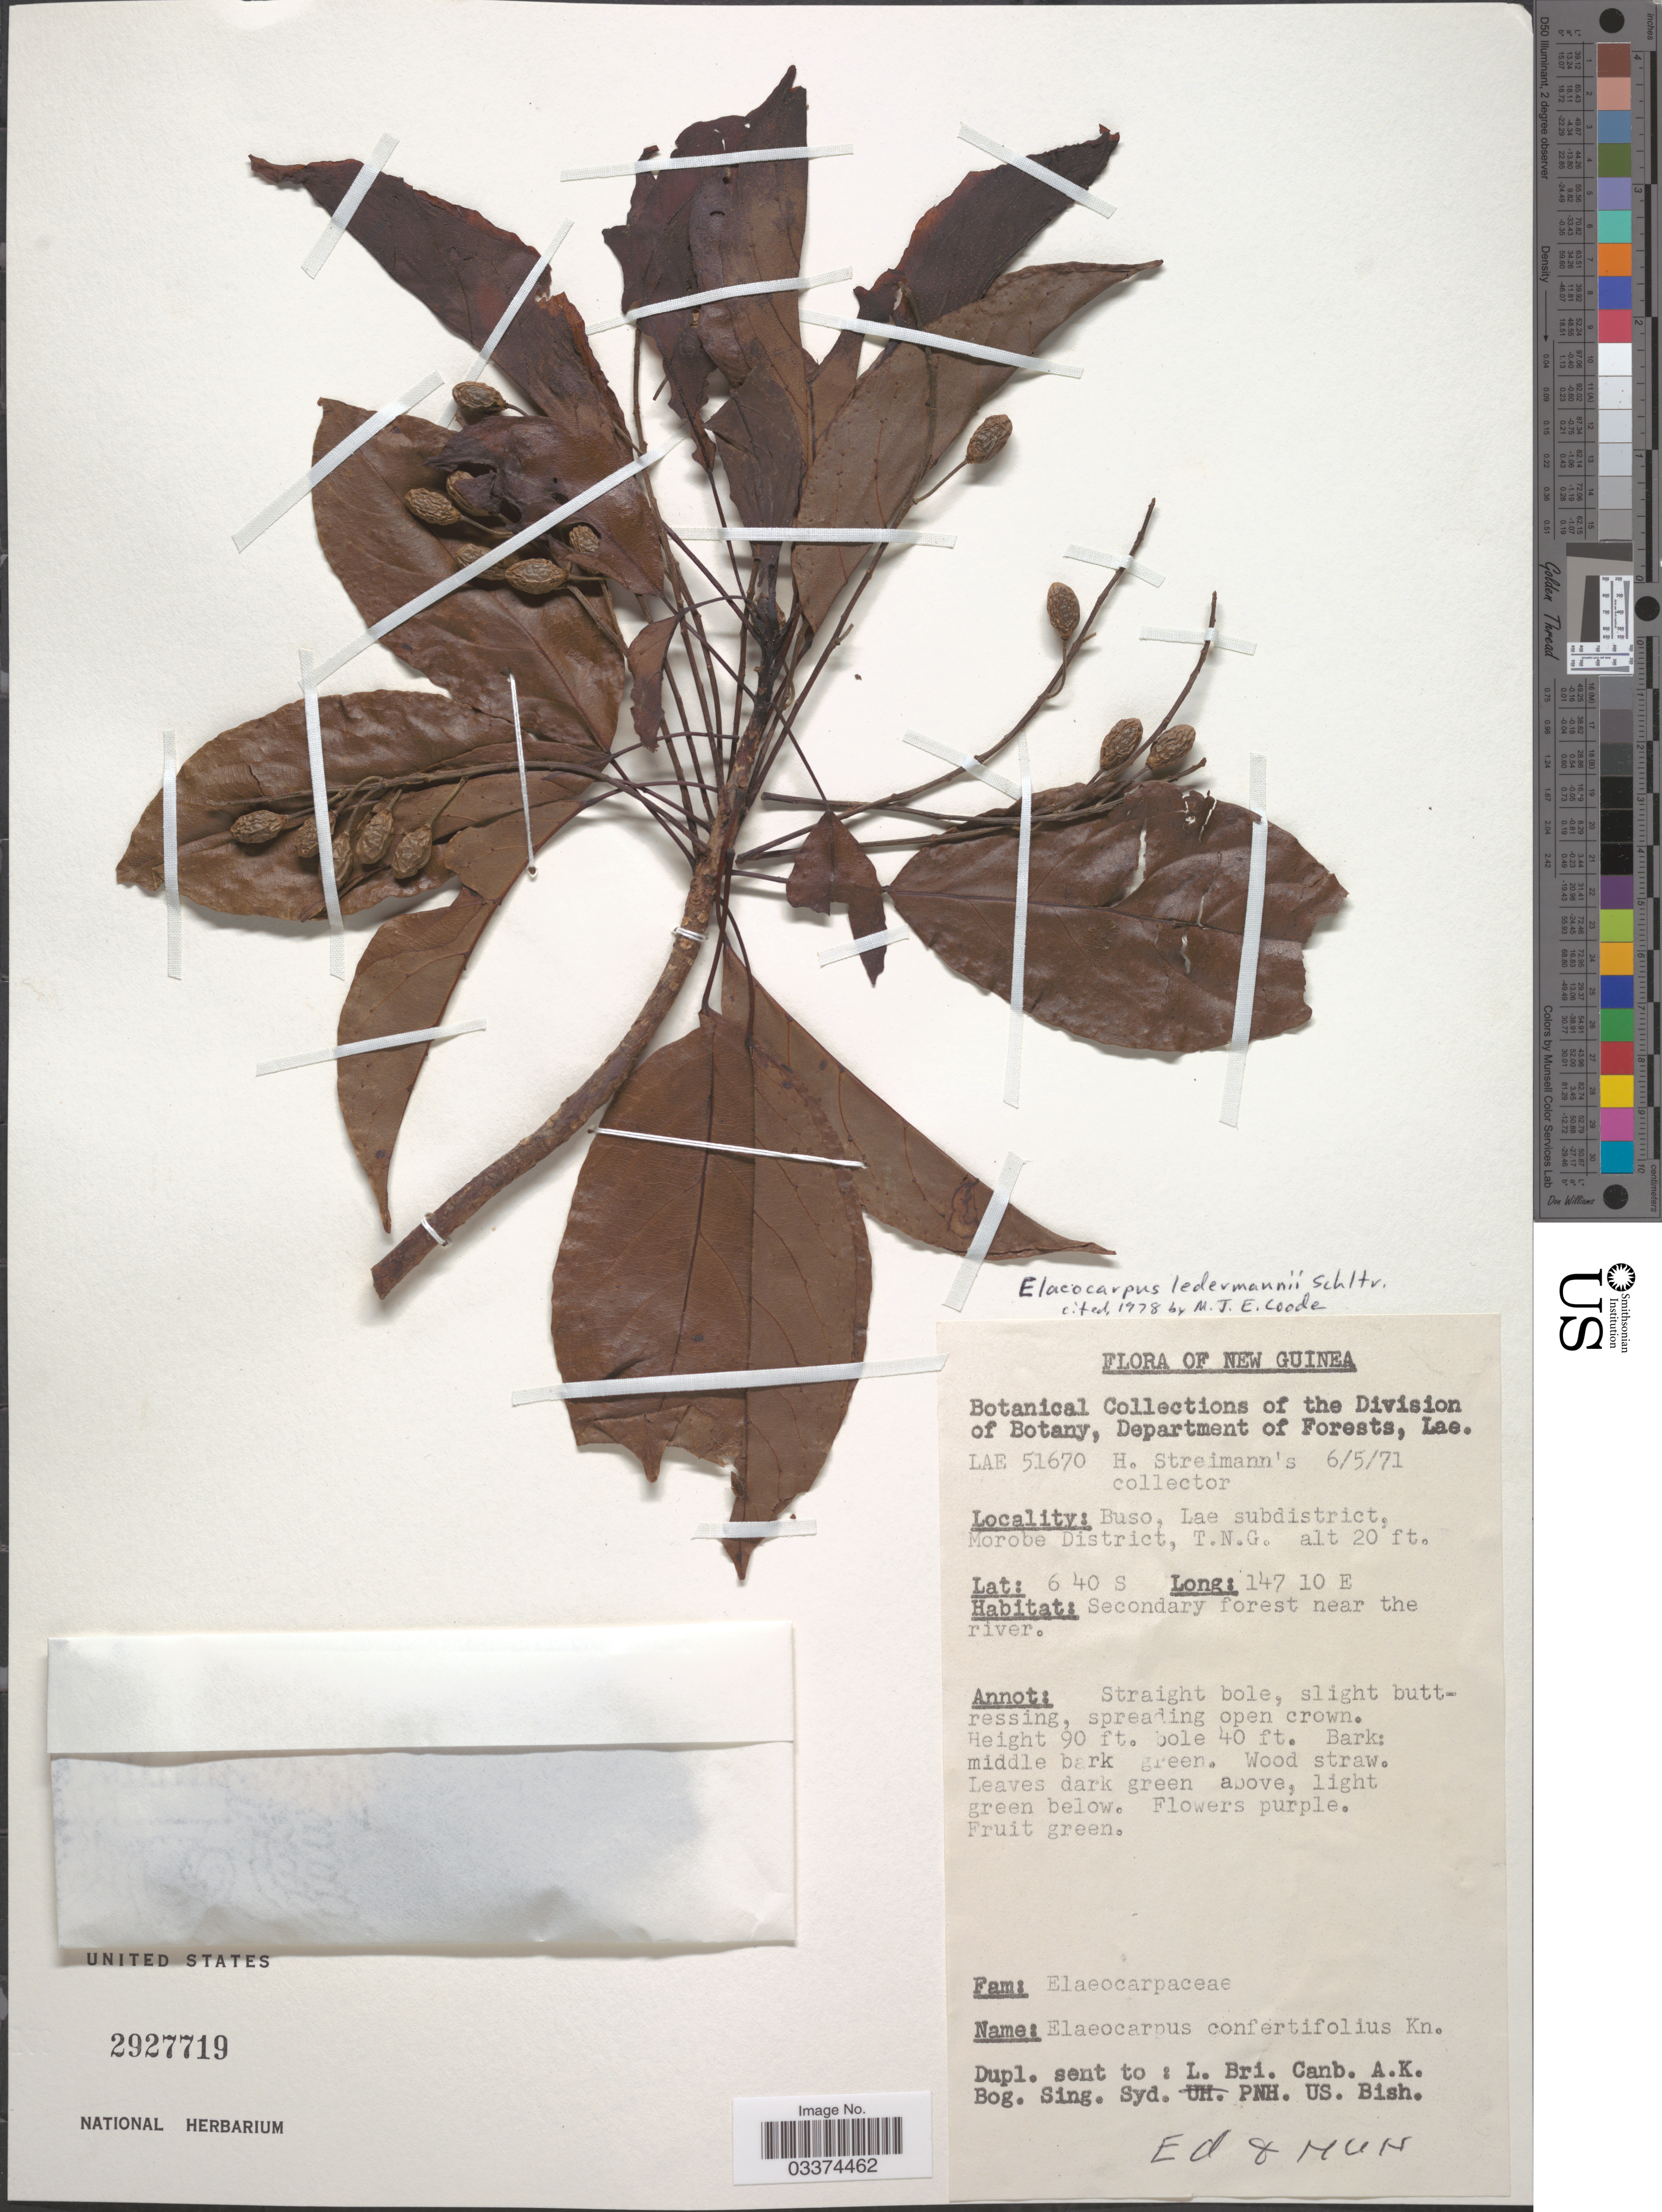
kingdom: Plantae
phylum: Tracheophyta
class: Magnoliopsida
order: Oxalidales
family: Elaeocarpaceae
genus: Elaeocarpus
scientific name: Elaeocarpus ledermannii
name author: Schltr.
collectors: H. Streimann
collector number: LAE51670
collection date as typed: Transcribed d/m/y: 6/5/71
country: Papua New Guinea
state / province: Morobe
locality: Buso, Lae subdistrict, Morobe District, T.N.G.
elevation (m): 6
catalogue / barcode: US 2927719